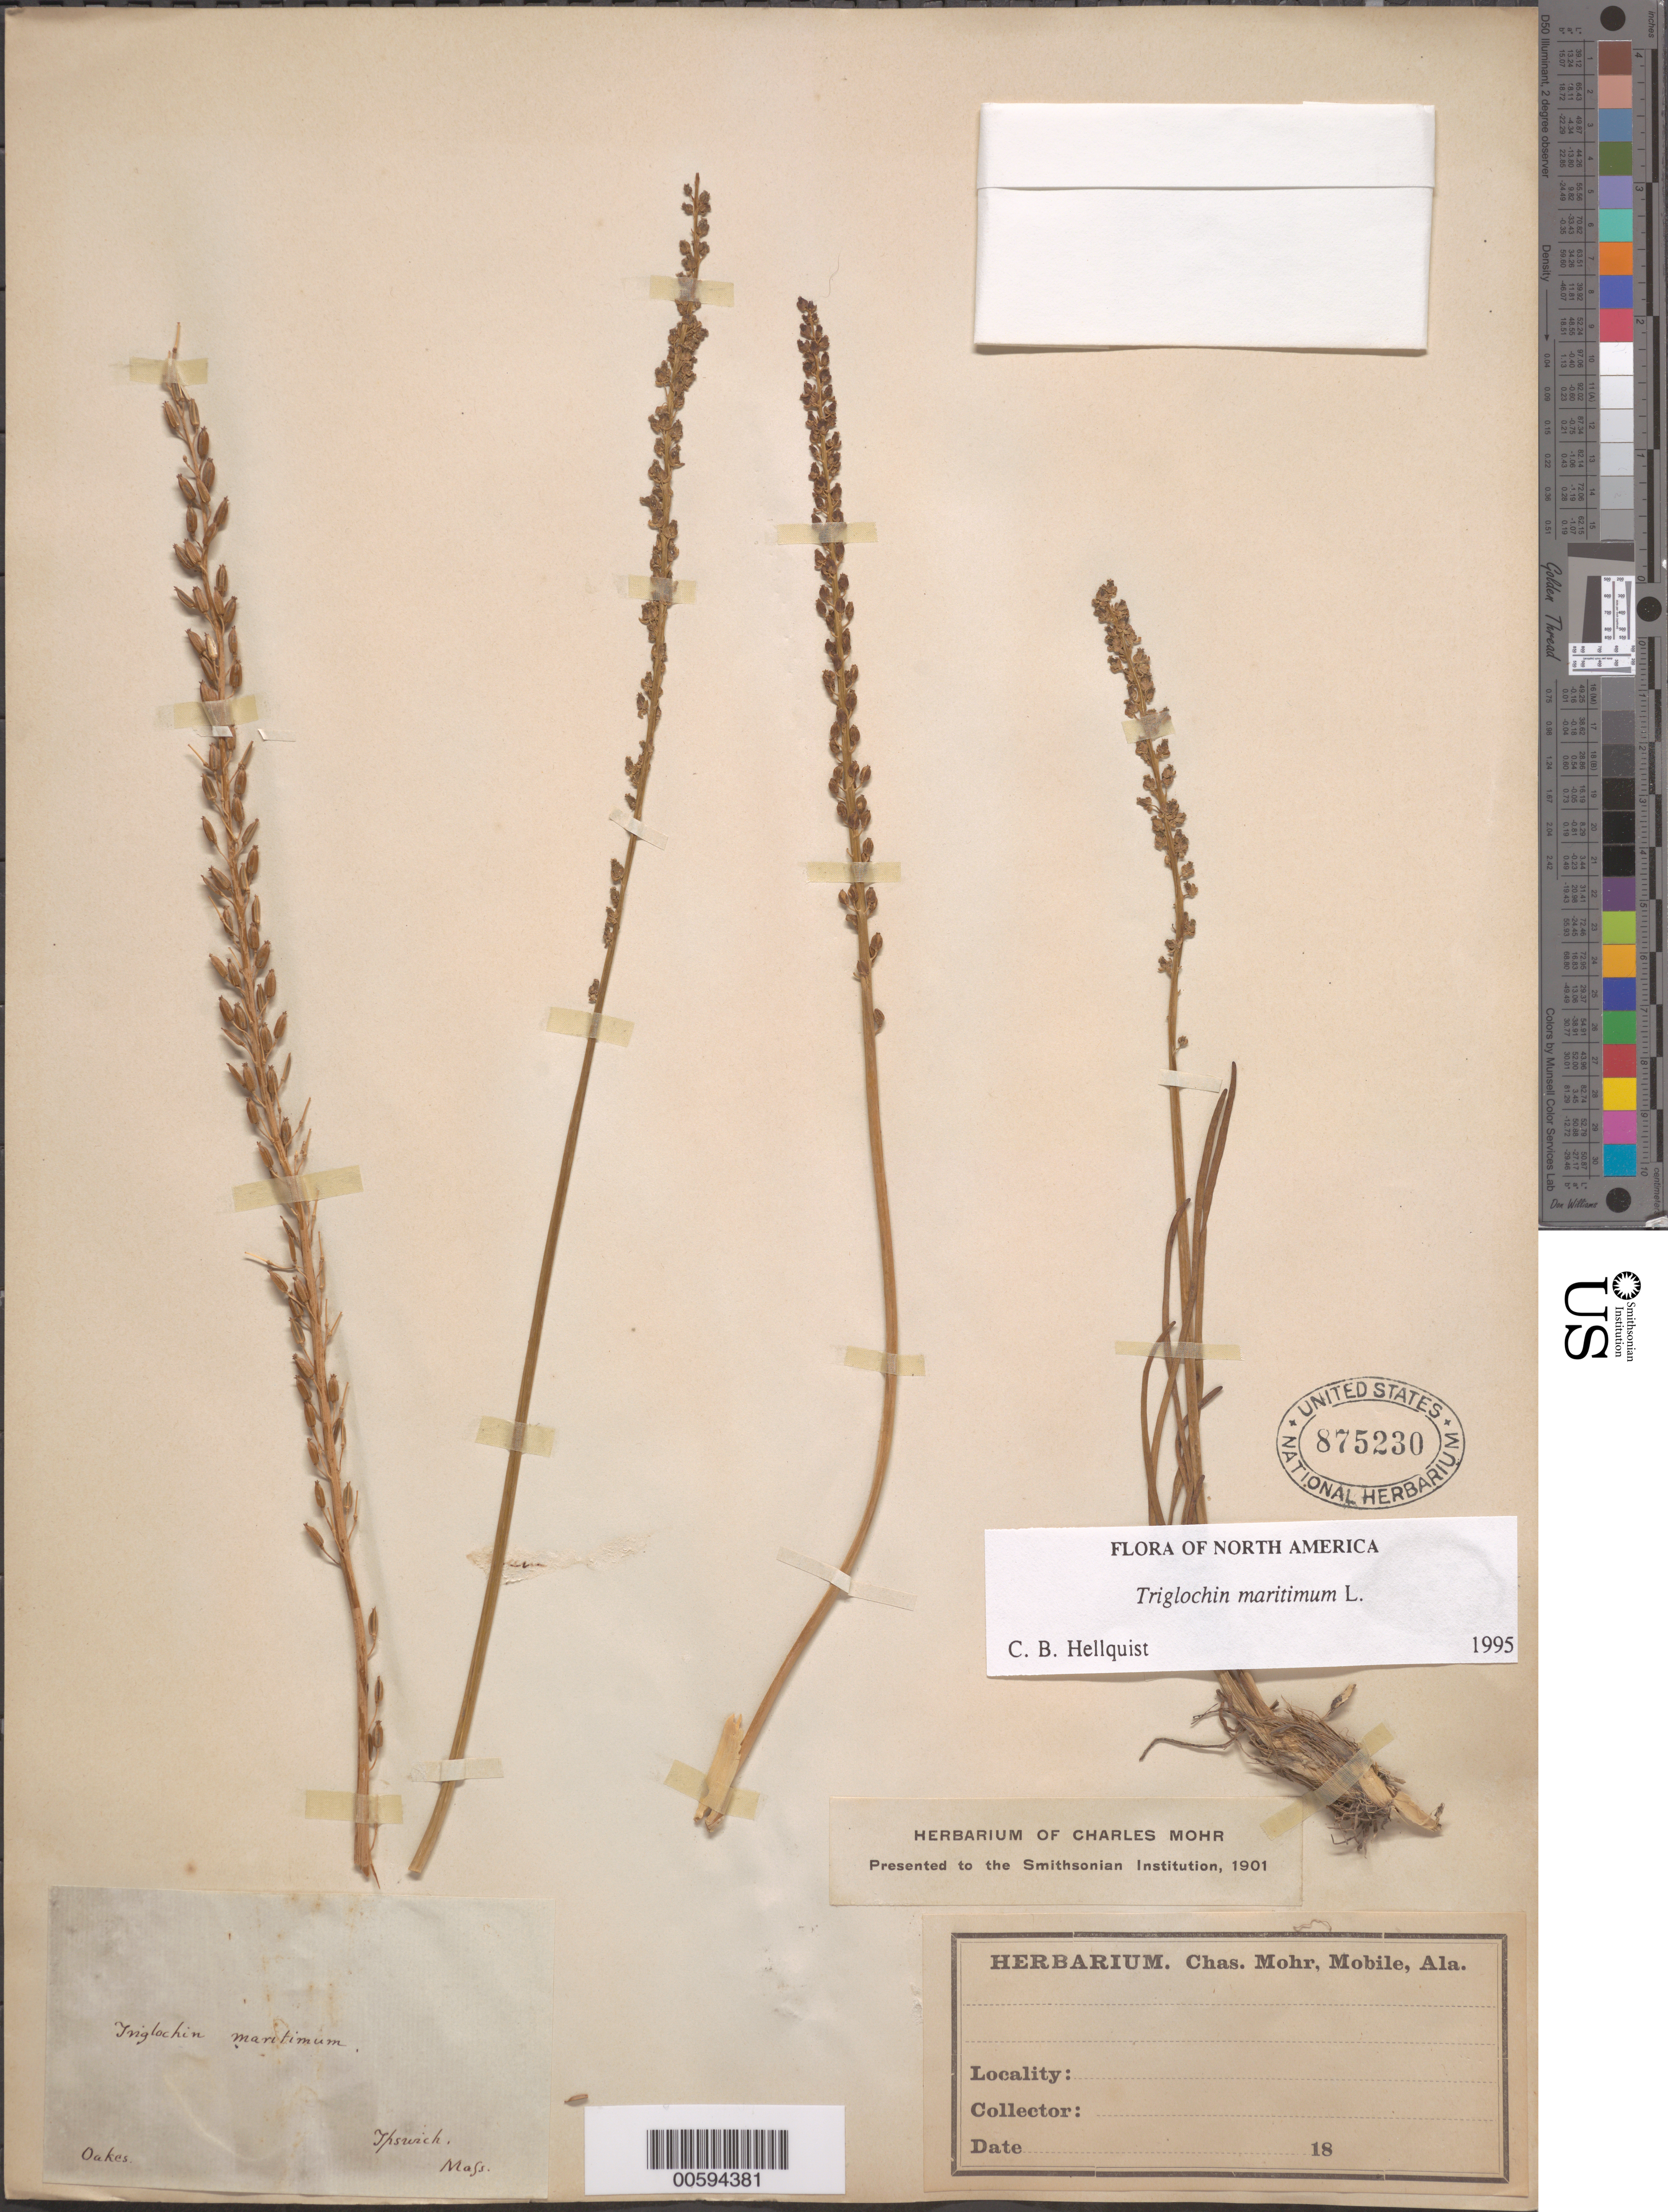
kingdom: Plantae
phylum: Tracheophyta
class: Liliopsida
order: Alismatales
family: Juncaginaceae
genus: Triglochin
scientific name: Triglochin maritima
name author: L.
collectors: -. Oakes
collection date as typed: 18--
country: United States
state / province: Massachusetts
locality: Ipswich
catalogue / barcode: US 875230